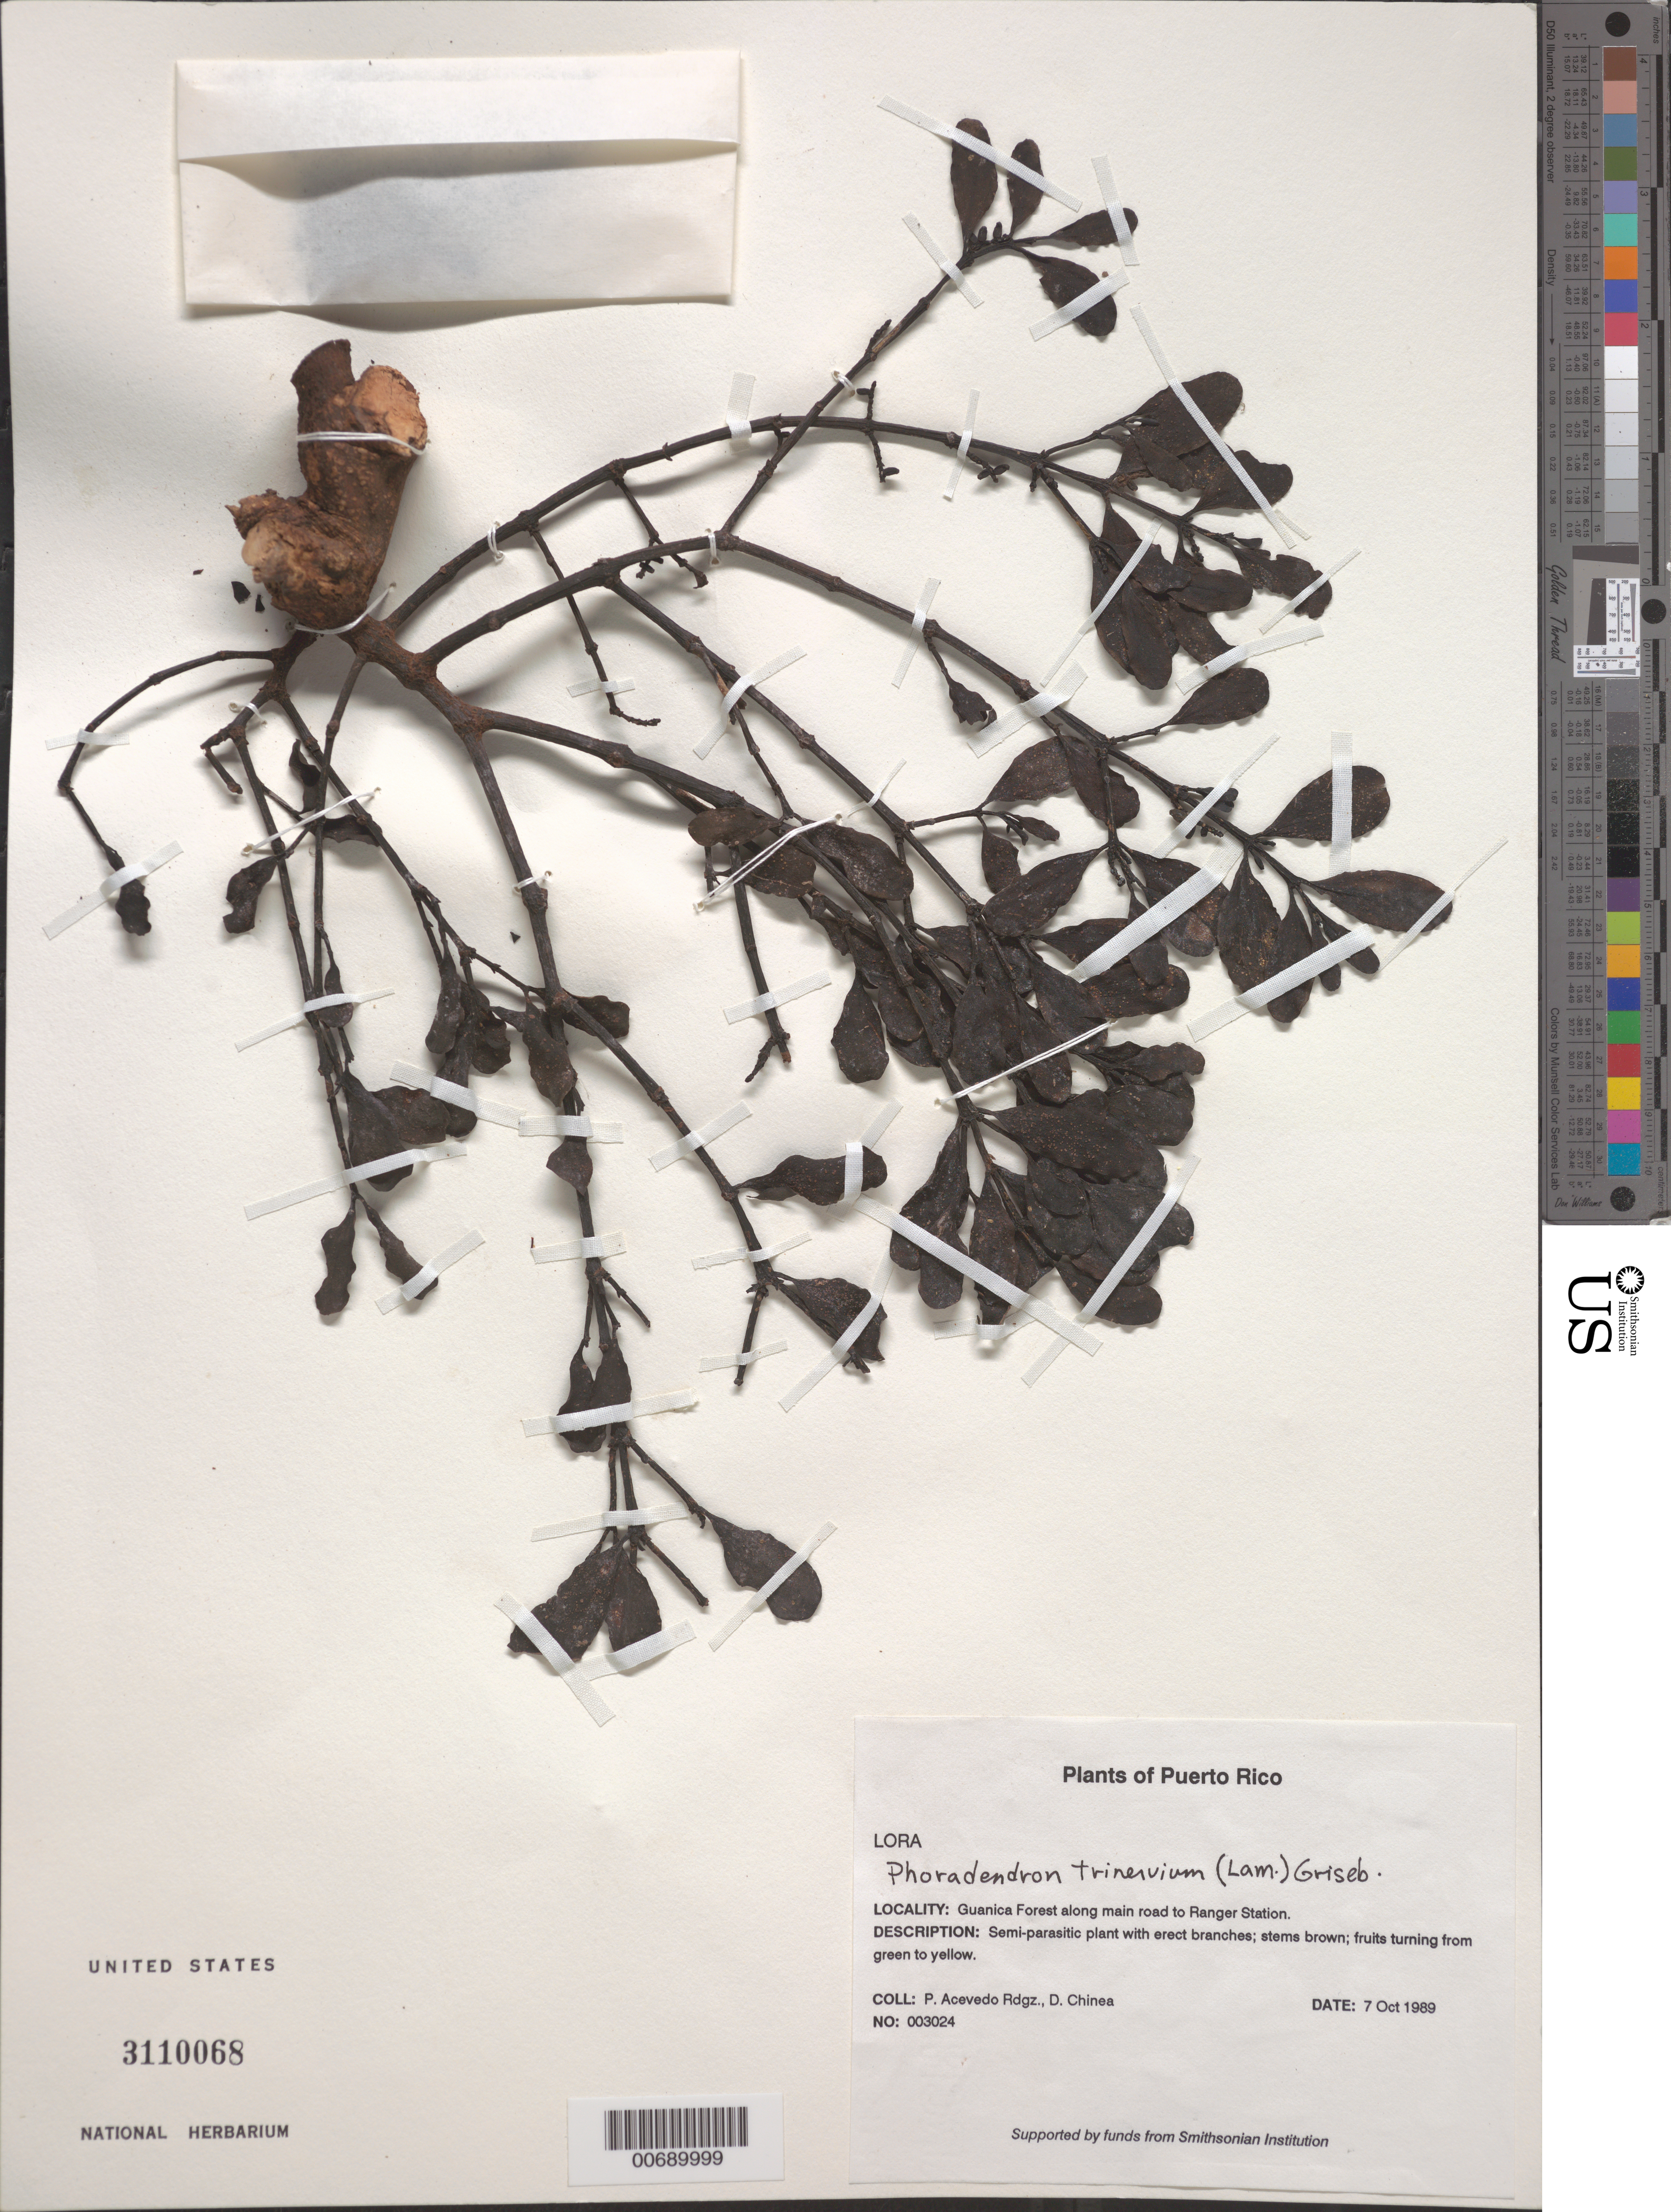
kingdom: Plantae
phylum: Tracheophyta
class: Magnoliopsida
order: Santalales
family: Viscaceae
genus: Phoradendron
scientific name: Phoradendron trinervium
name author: (Lam.) Griseb.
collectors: P. Acevedo-Rodr. & D. Chinea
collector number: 3024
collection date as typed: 07 Oct 1989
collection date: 1989-10-07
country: Puerto Rico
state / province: Guánica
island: Puerto Rico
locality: Guánica; Guánica Forest along main road to Ranger Station.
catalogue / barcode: US 3110068